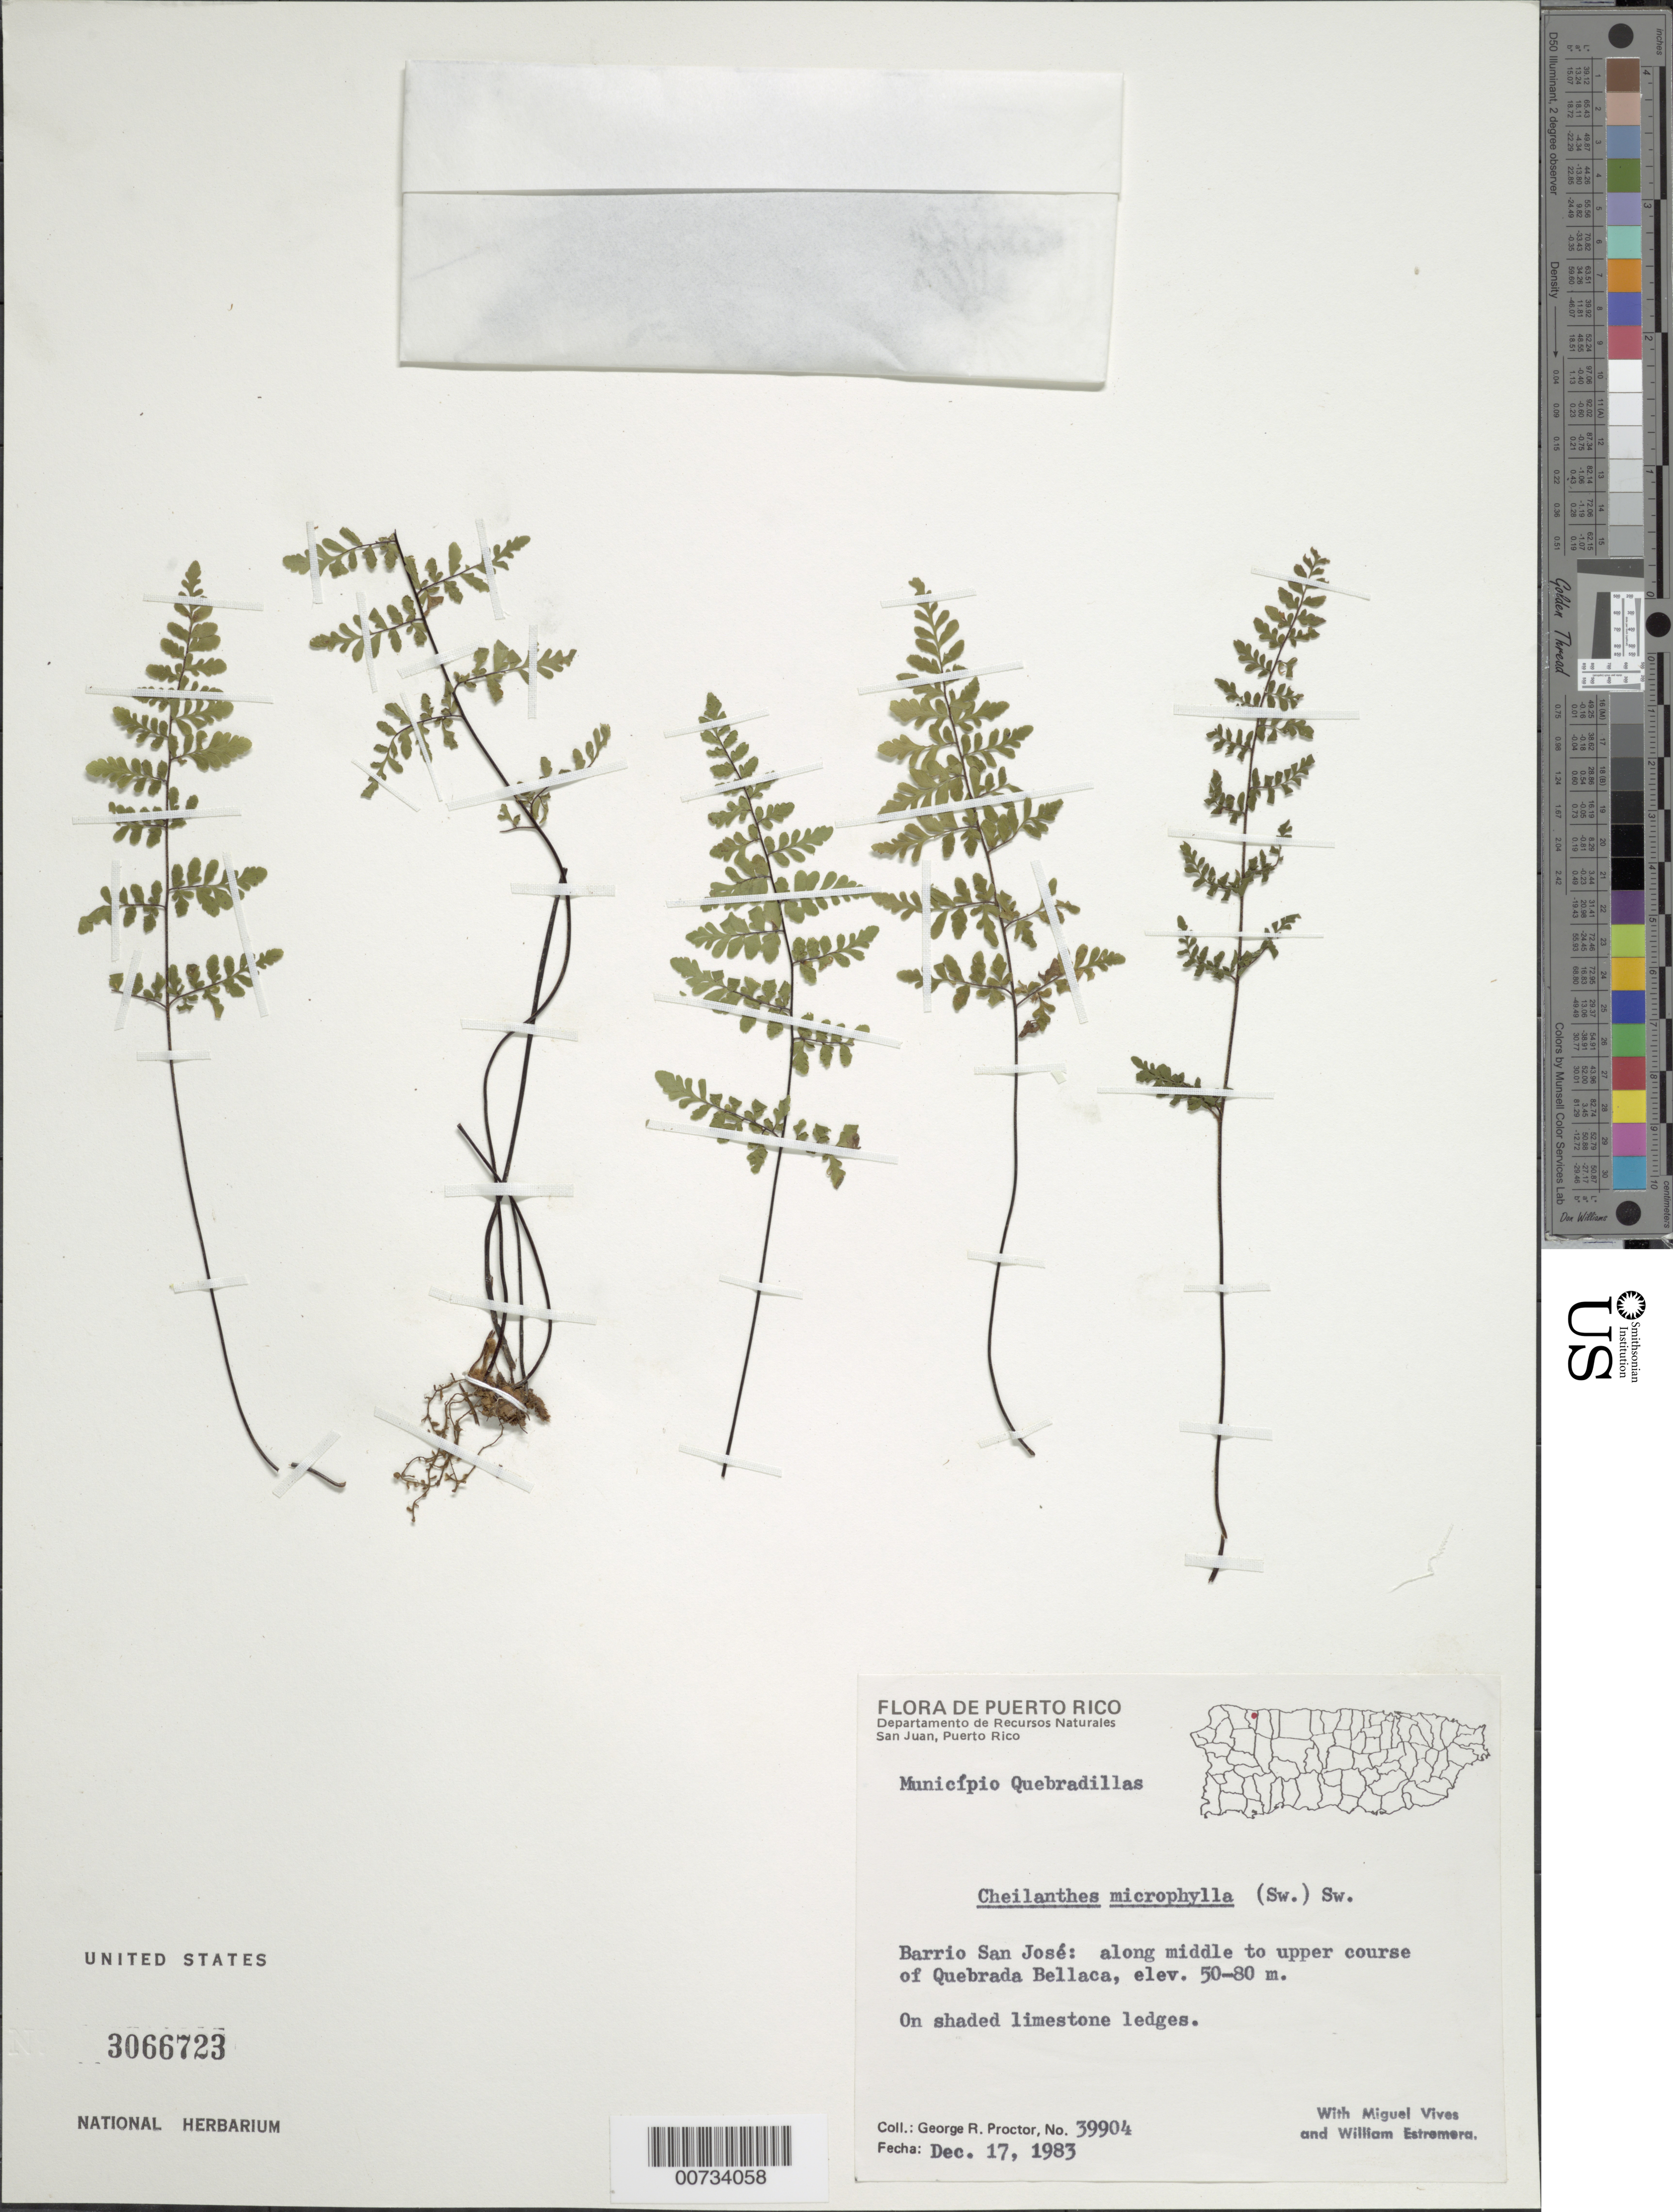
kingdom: Plantae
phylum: Tracheophyta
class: Polypodiopsida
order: Polypodiales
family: Pteridaceae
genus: Myriopteris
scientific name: Myriopteris microphylla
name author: (Sw.) Grusz & Windham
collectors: G. R. Proctor, M. Vives & W. Estremera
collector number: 39904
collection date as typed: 17 Dec 1983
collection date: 1983-12-17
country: Puerto Rico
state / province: Quebradillas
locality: Barrio San José: along middle to upper course of Quebrada Bellaca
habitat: On shaded limestone ledges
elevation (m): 50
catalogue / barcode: US 3066723